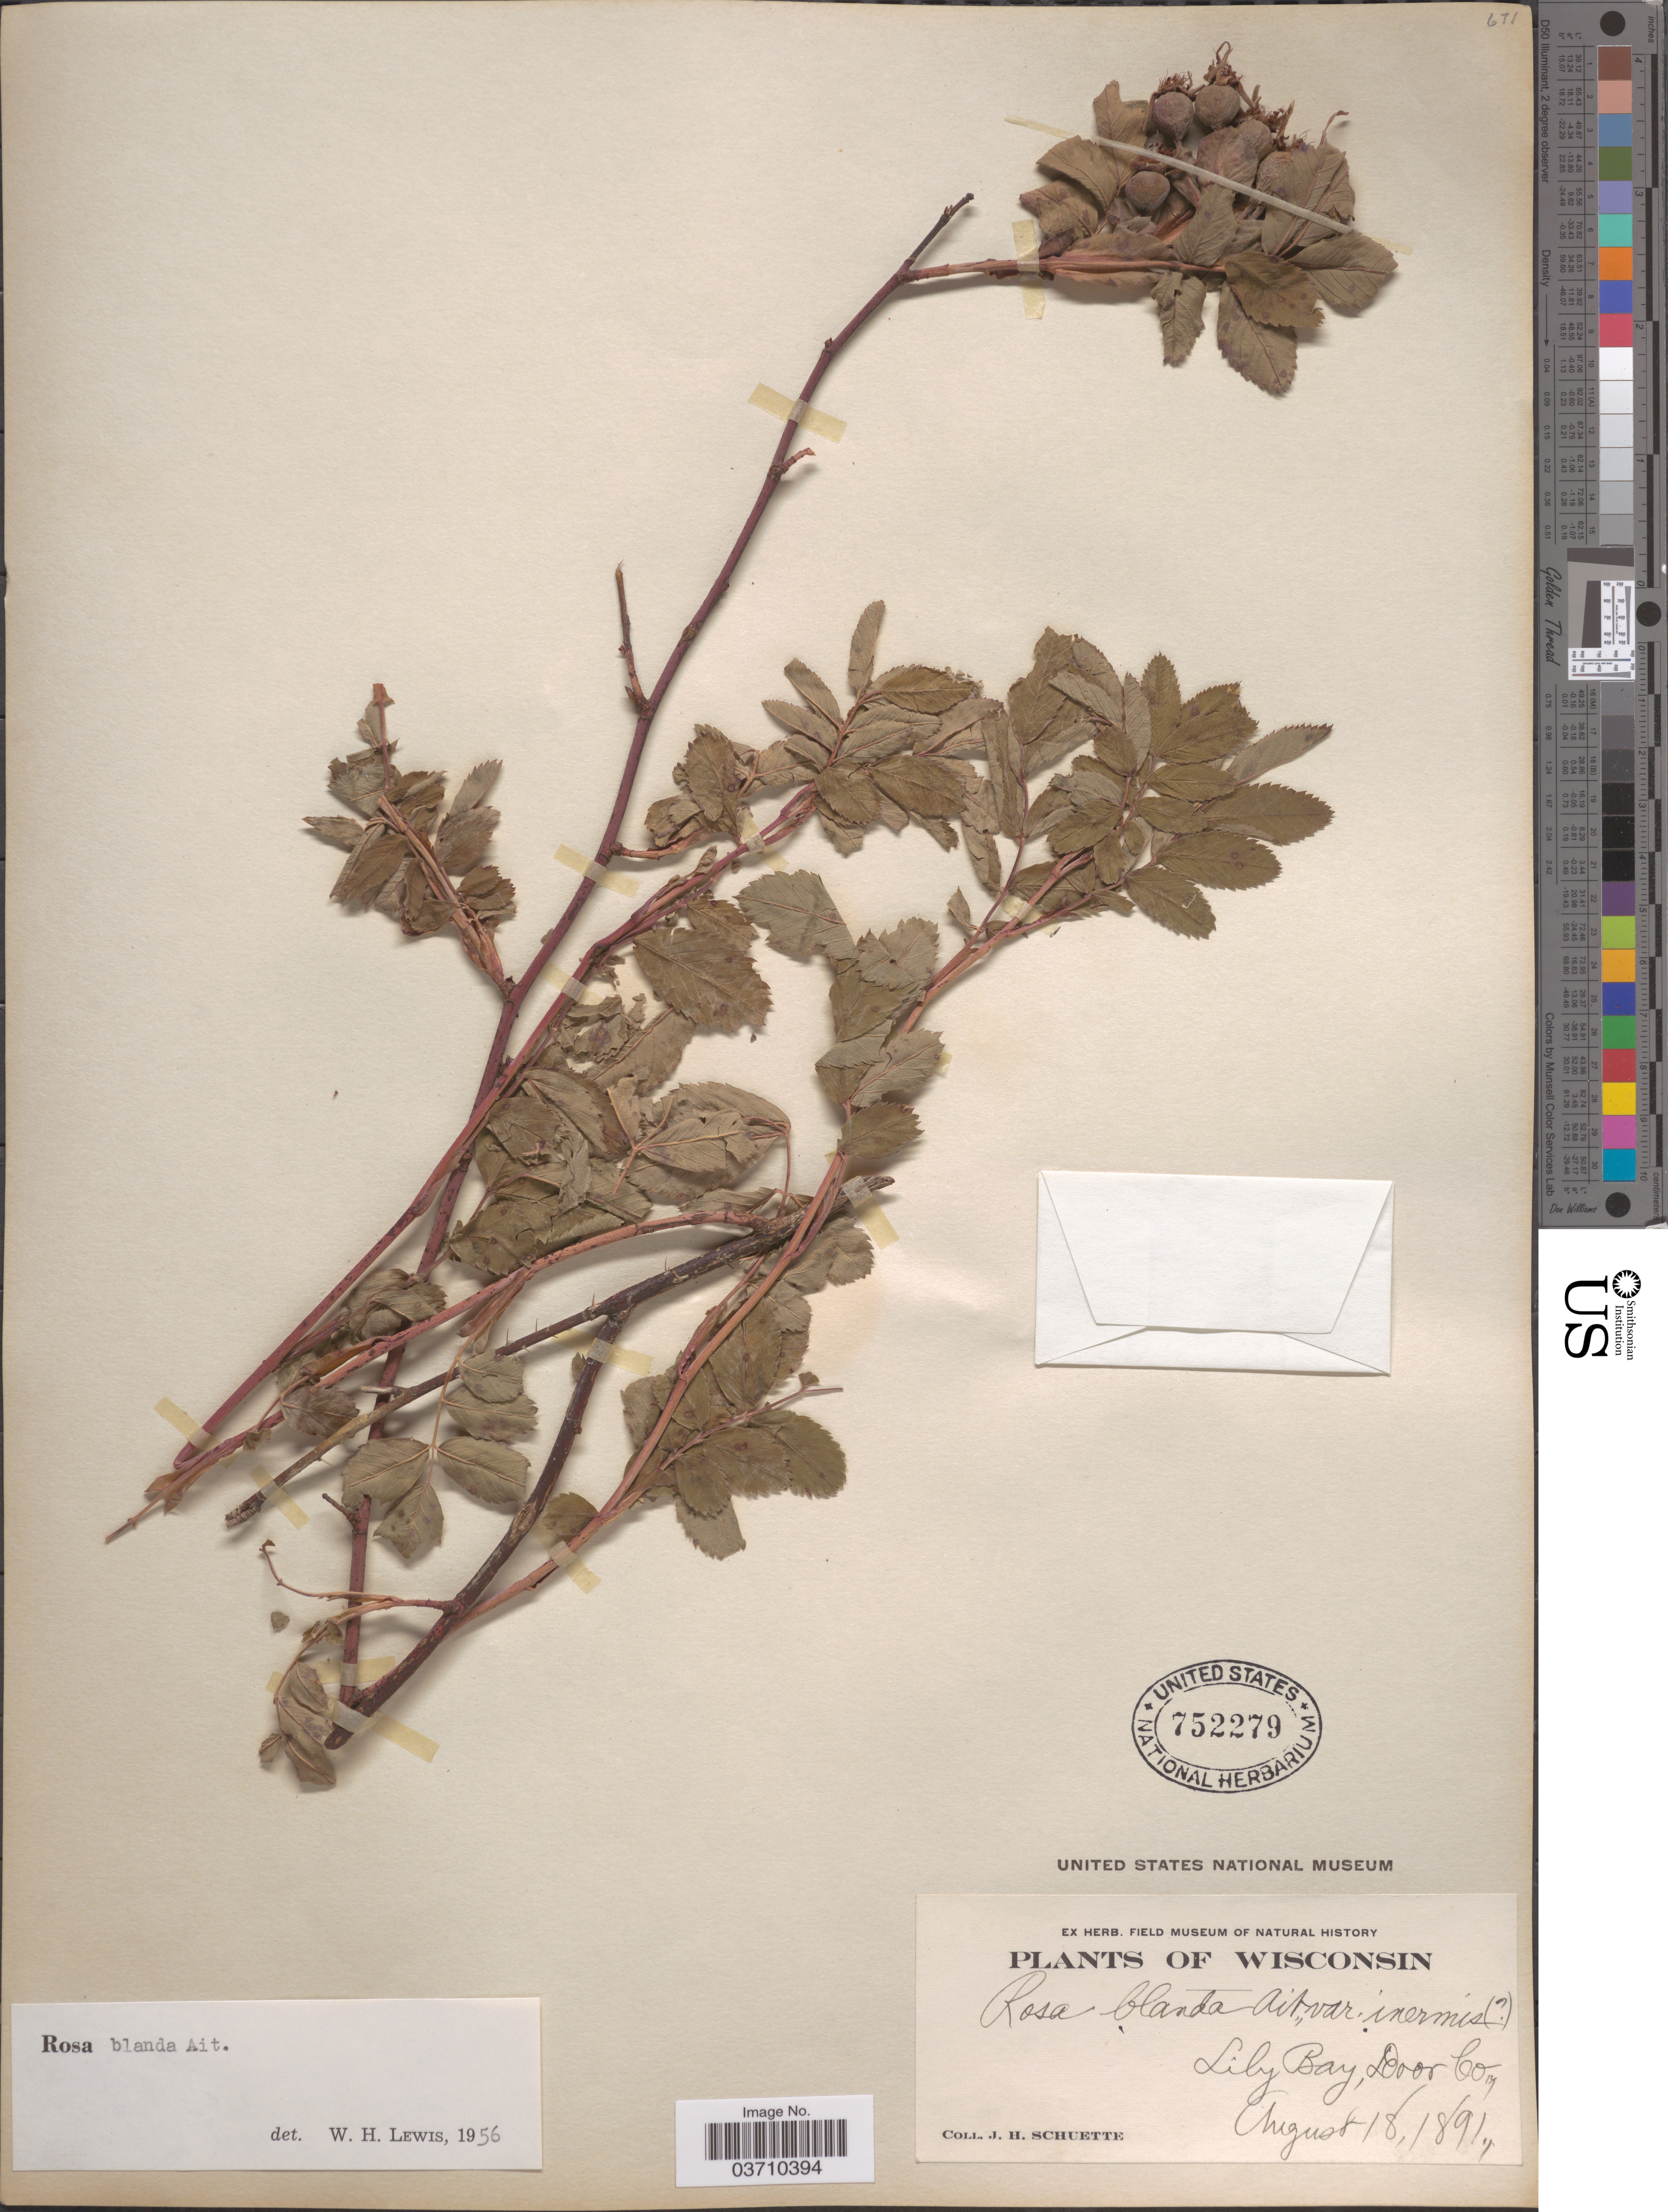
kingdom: Plantae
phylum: Tracheophyta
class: Magnoliopsida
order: Rosales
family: Rosaceae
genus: Rosa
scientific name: Rosa blanda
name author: Aiton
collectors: J. H. Schuette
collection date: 1891-08-18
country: United States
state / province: Wisconsin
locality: Lily Bay, Door Co.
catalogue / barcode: US 752279